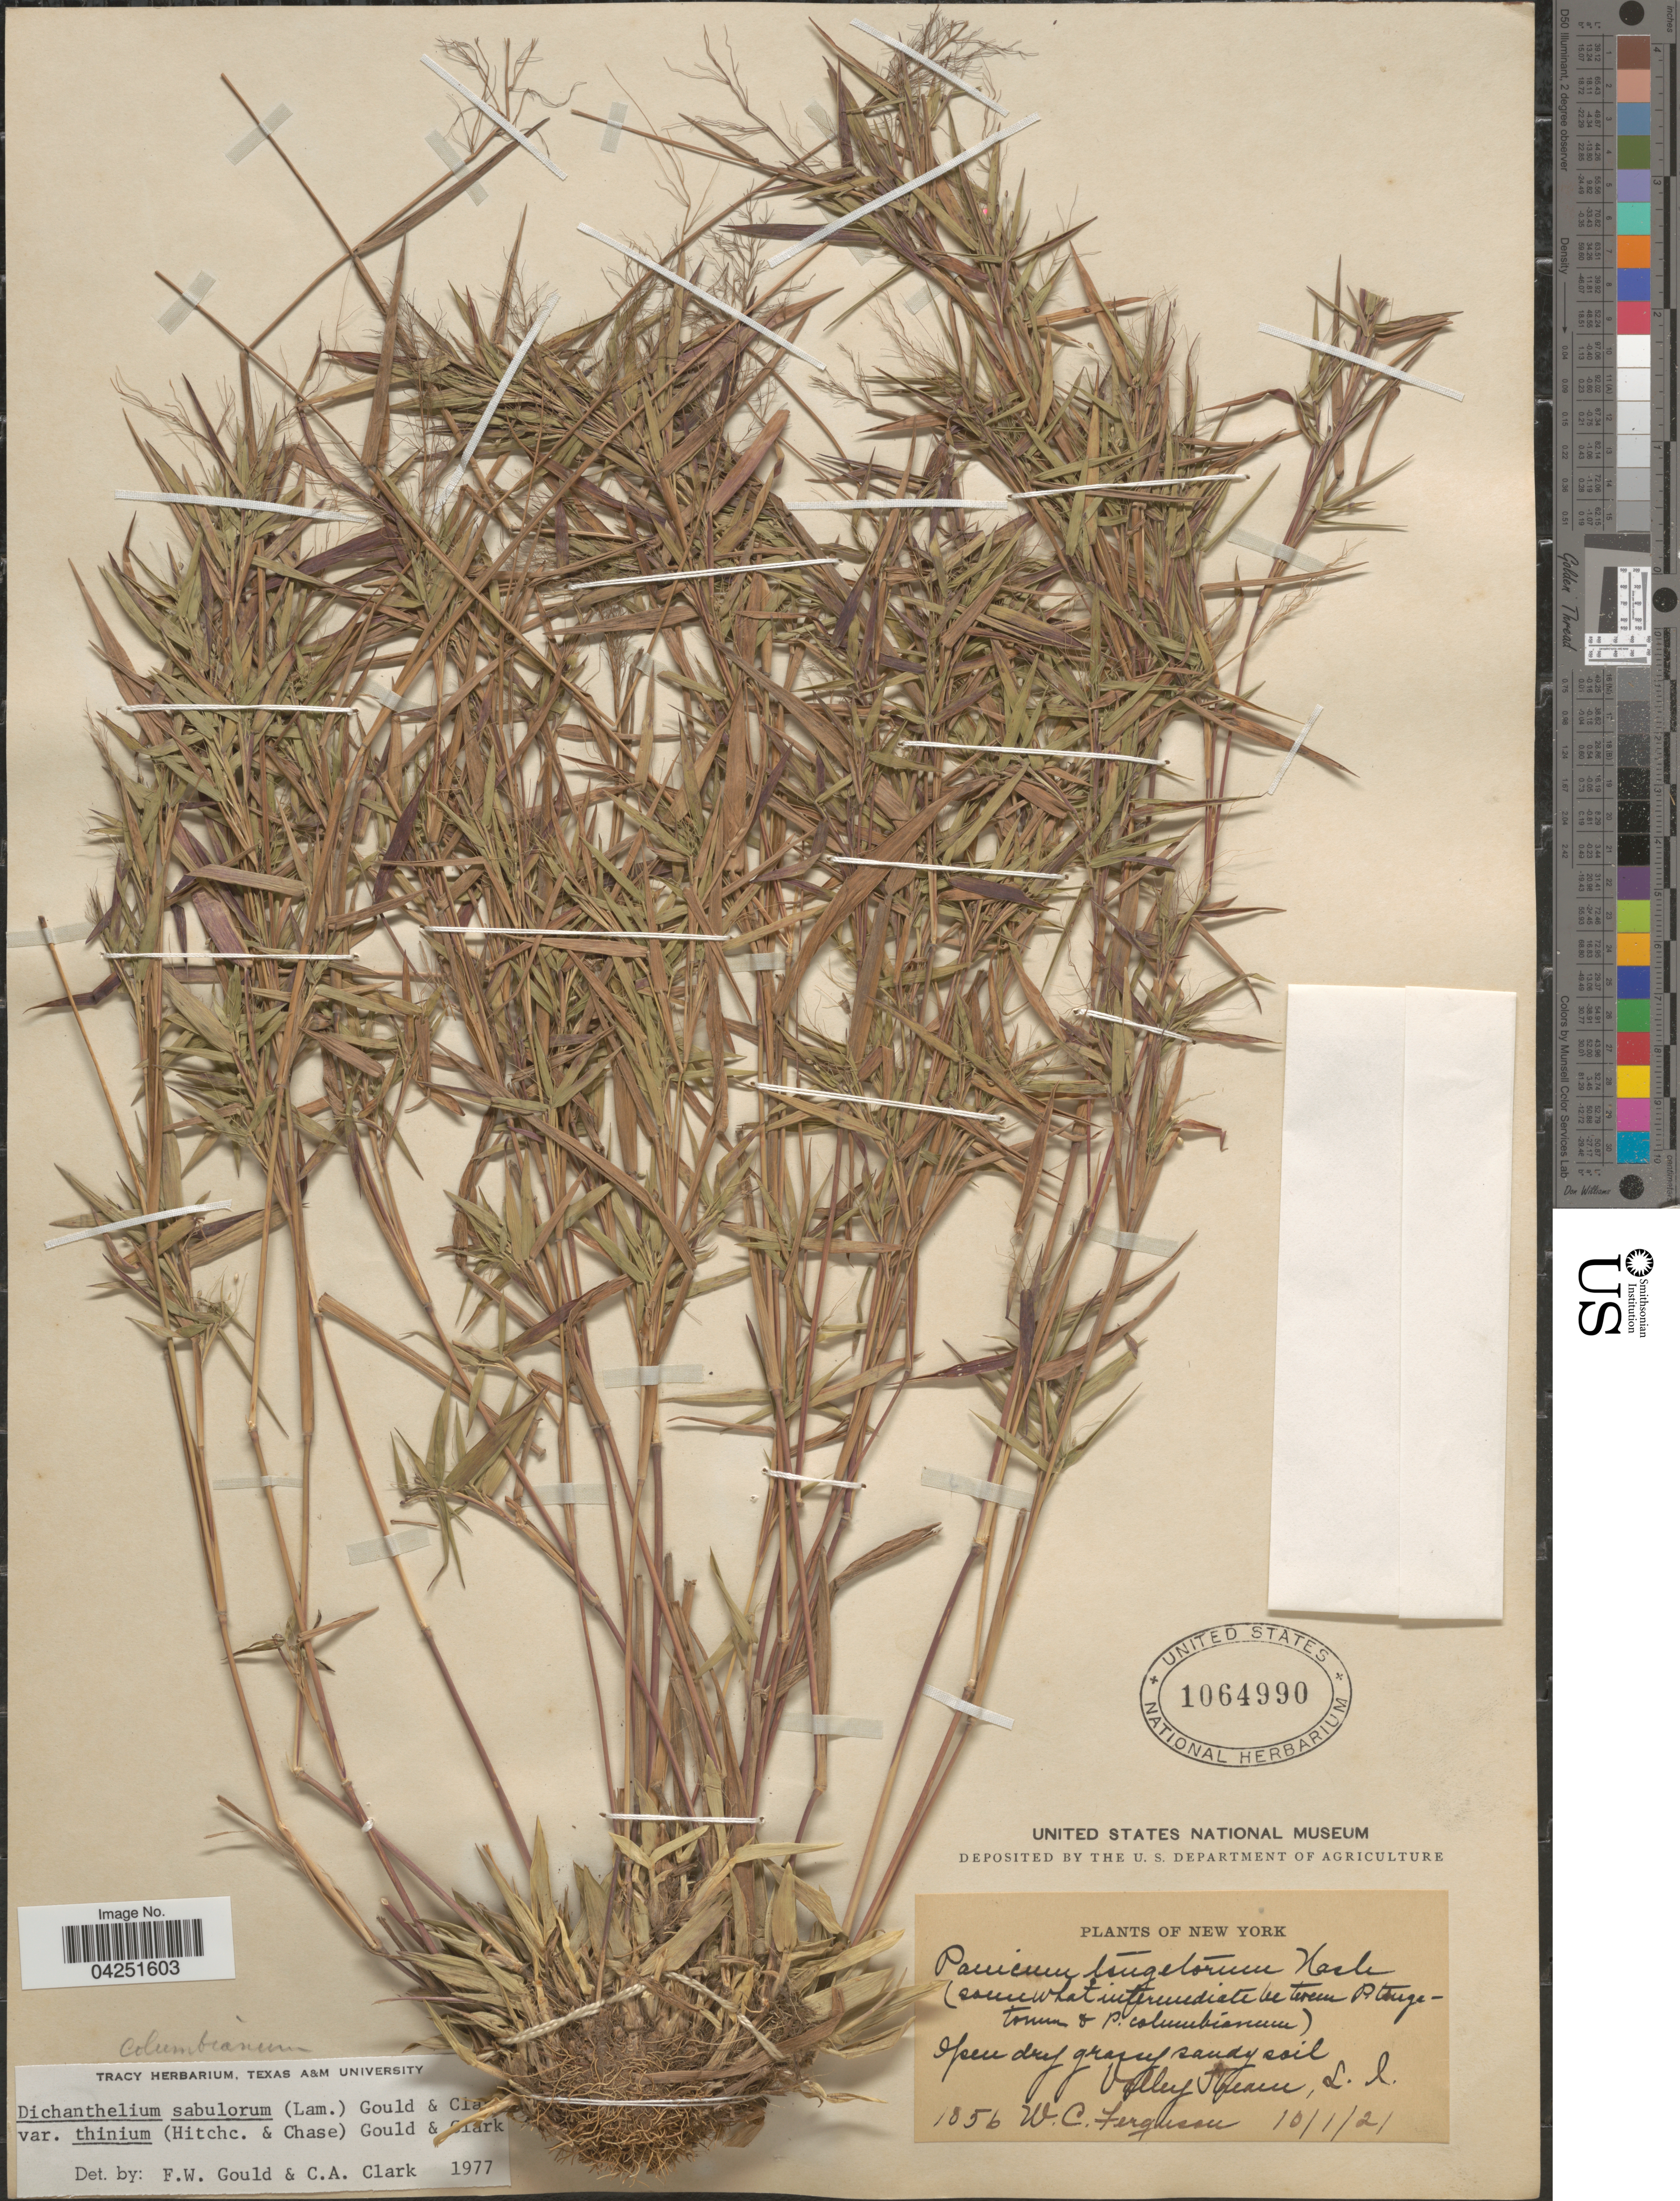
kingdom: Plantae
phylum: Tracheophyta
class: Liliopsida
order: Poales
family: Poaceae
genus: Dichanthelium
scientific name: Dichanthelium acuminatum var. acuminatum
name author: (Sw.) Gould & C.A. Clark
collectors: W. Ferguson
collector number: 1056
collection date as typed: Transcribed d/m/y: 1/10/21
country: United States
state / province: New York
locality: Valley Stream, L. I.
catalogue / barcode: US 1064990